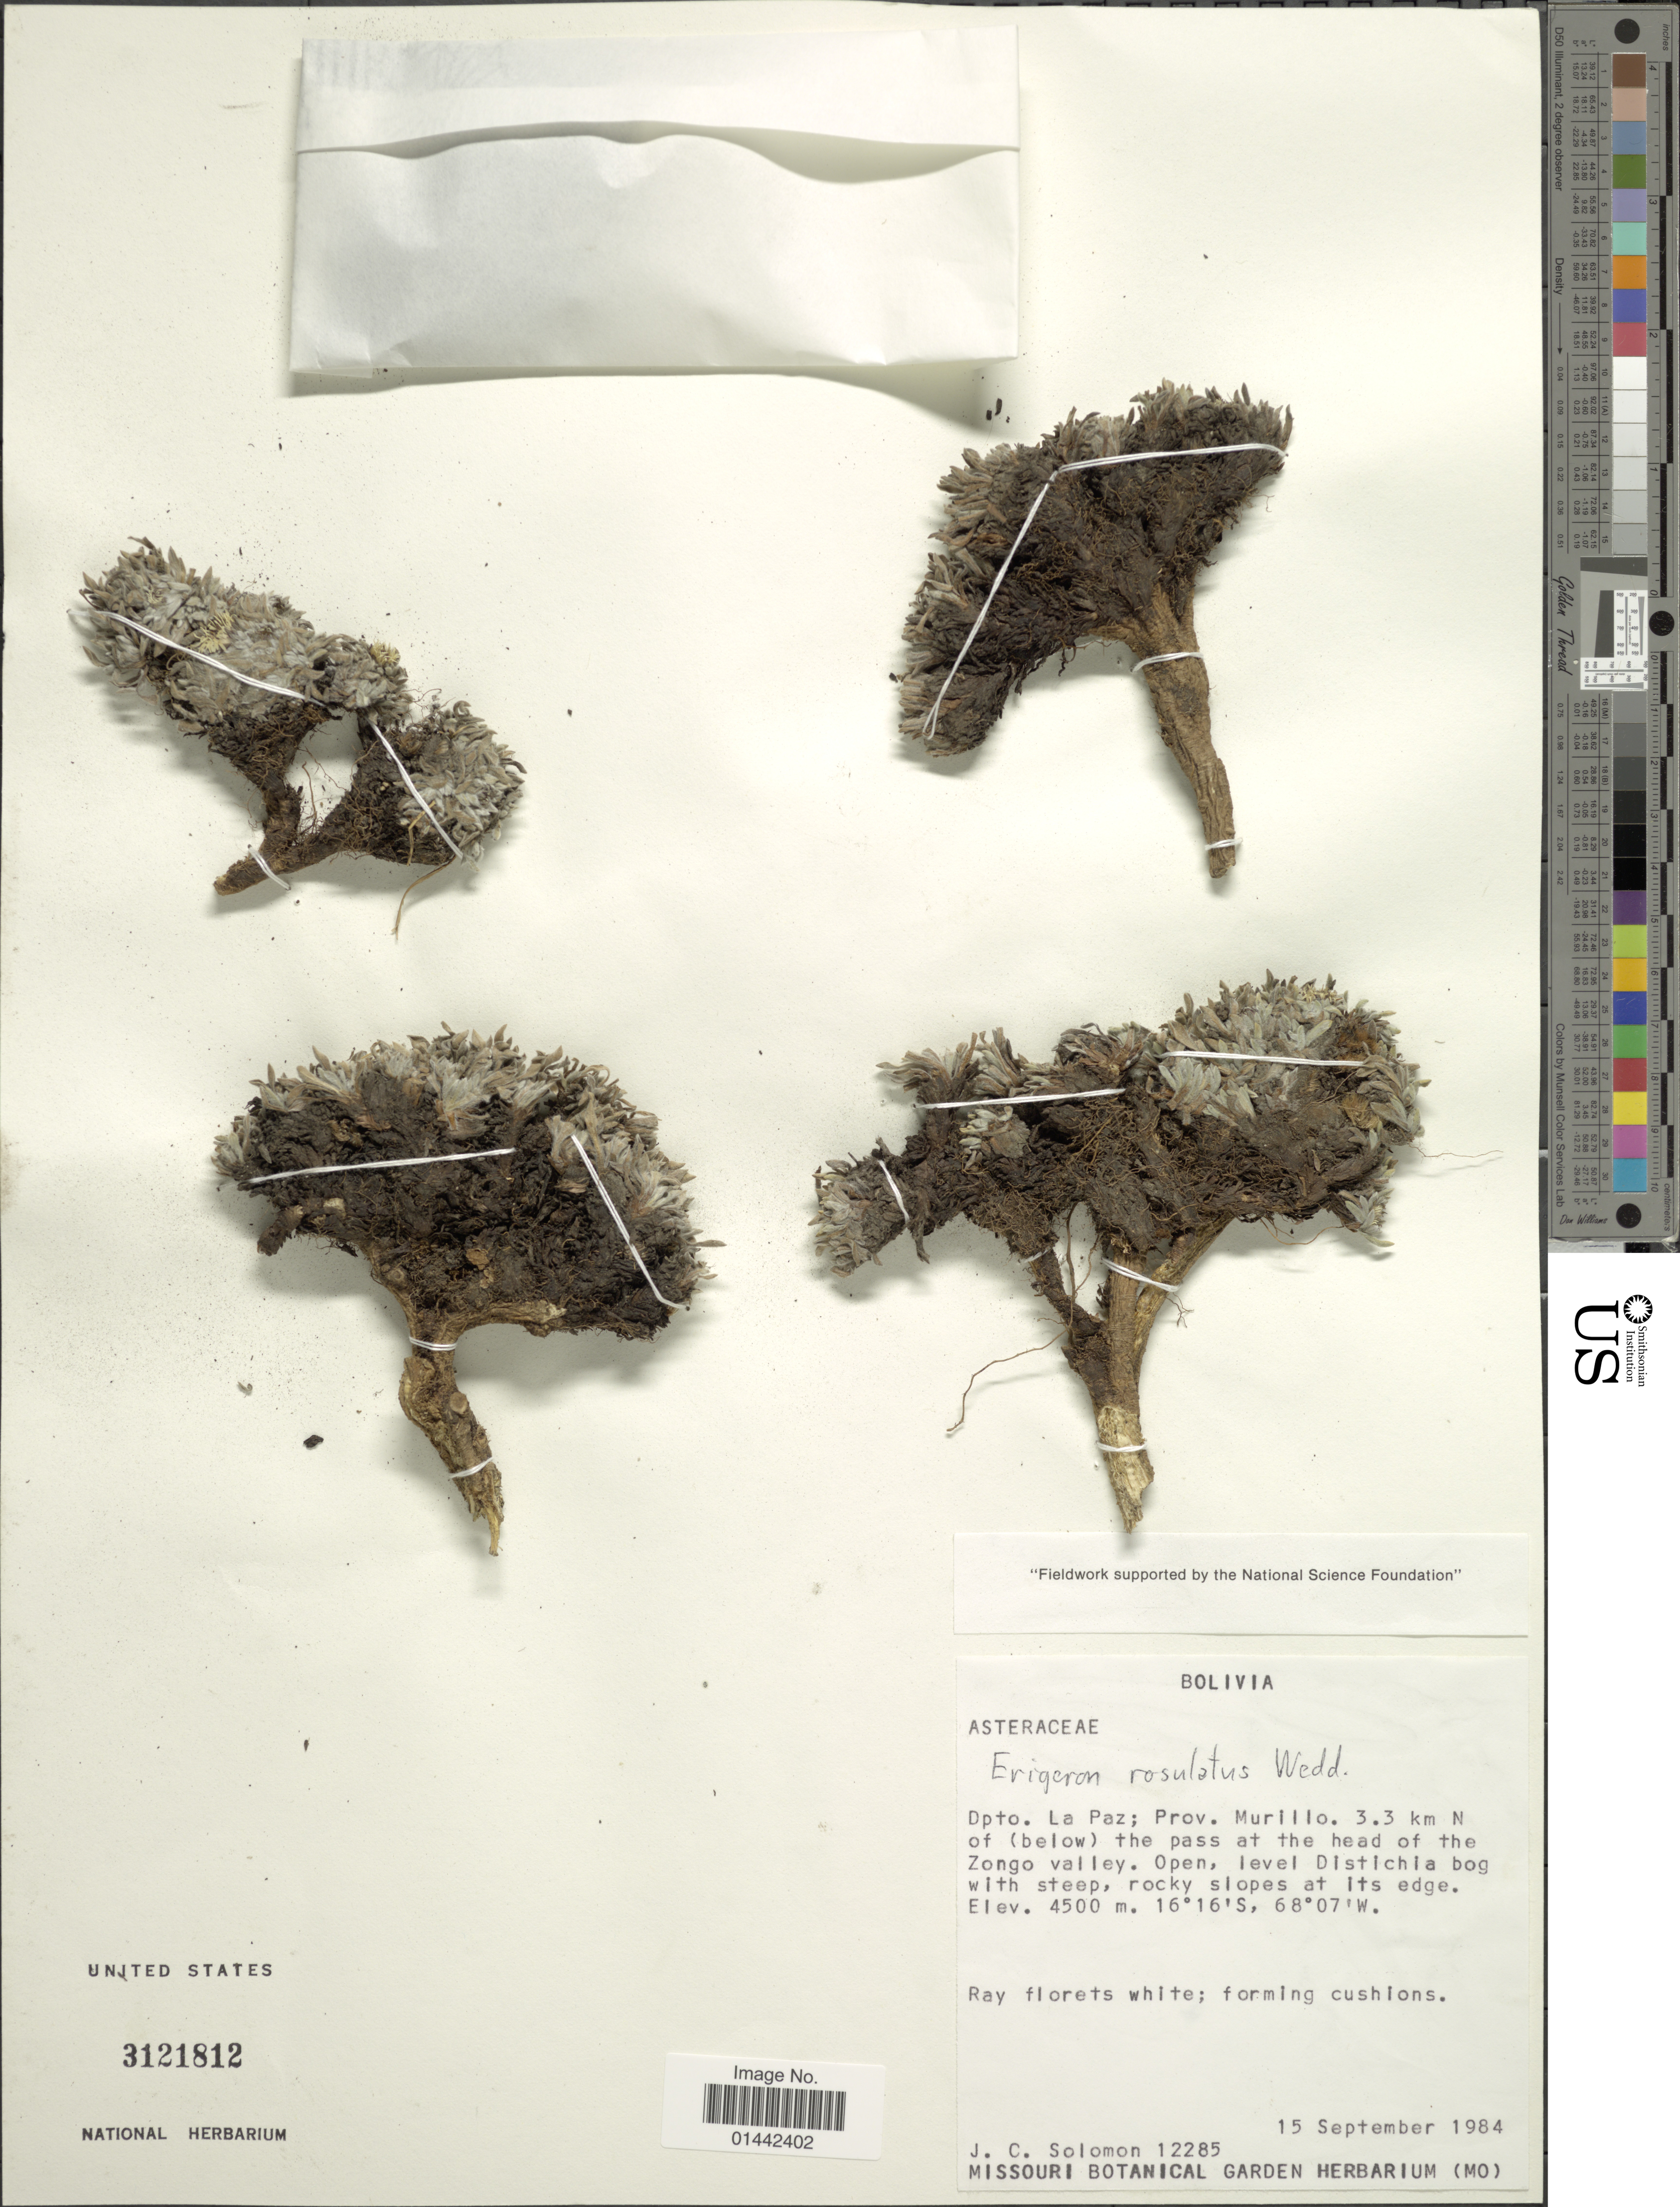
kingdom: Plantae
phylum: Tracheophyta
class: Magnoliopsida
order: Asterales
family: Asteraceae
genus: Erigeron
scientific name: Erigeron rosulatus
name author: Wedd.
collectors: J. C. Solomon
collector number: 12285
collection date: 1984-09-15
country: Bolivia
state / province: La Paz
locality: Prov. Murillo, La Cumbre, 3.3 km N of (below) the pass at the head of the Zongo valley, open, level Distichia bog with steep, rocky slopes at its edge.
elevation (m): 4500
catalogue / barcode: US 3121812